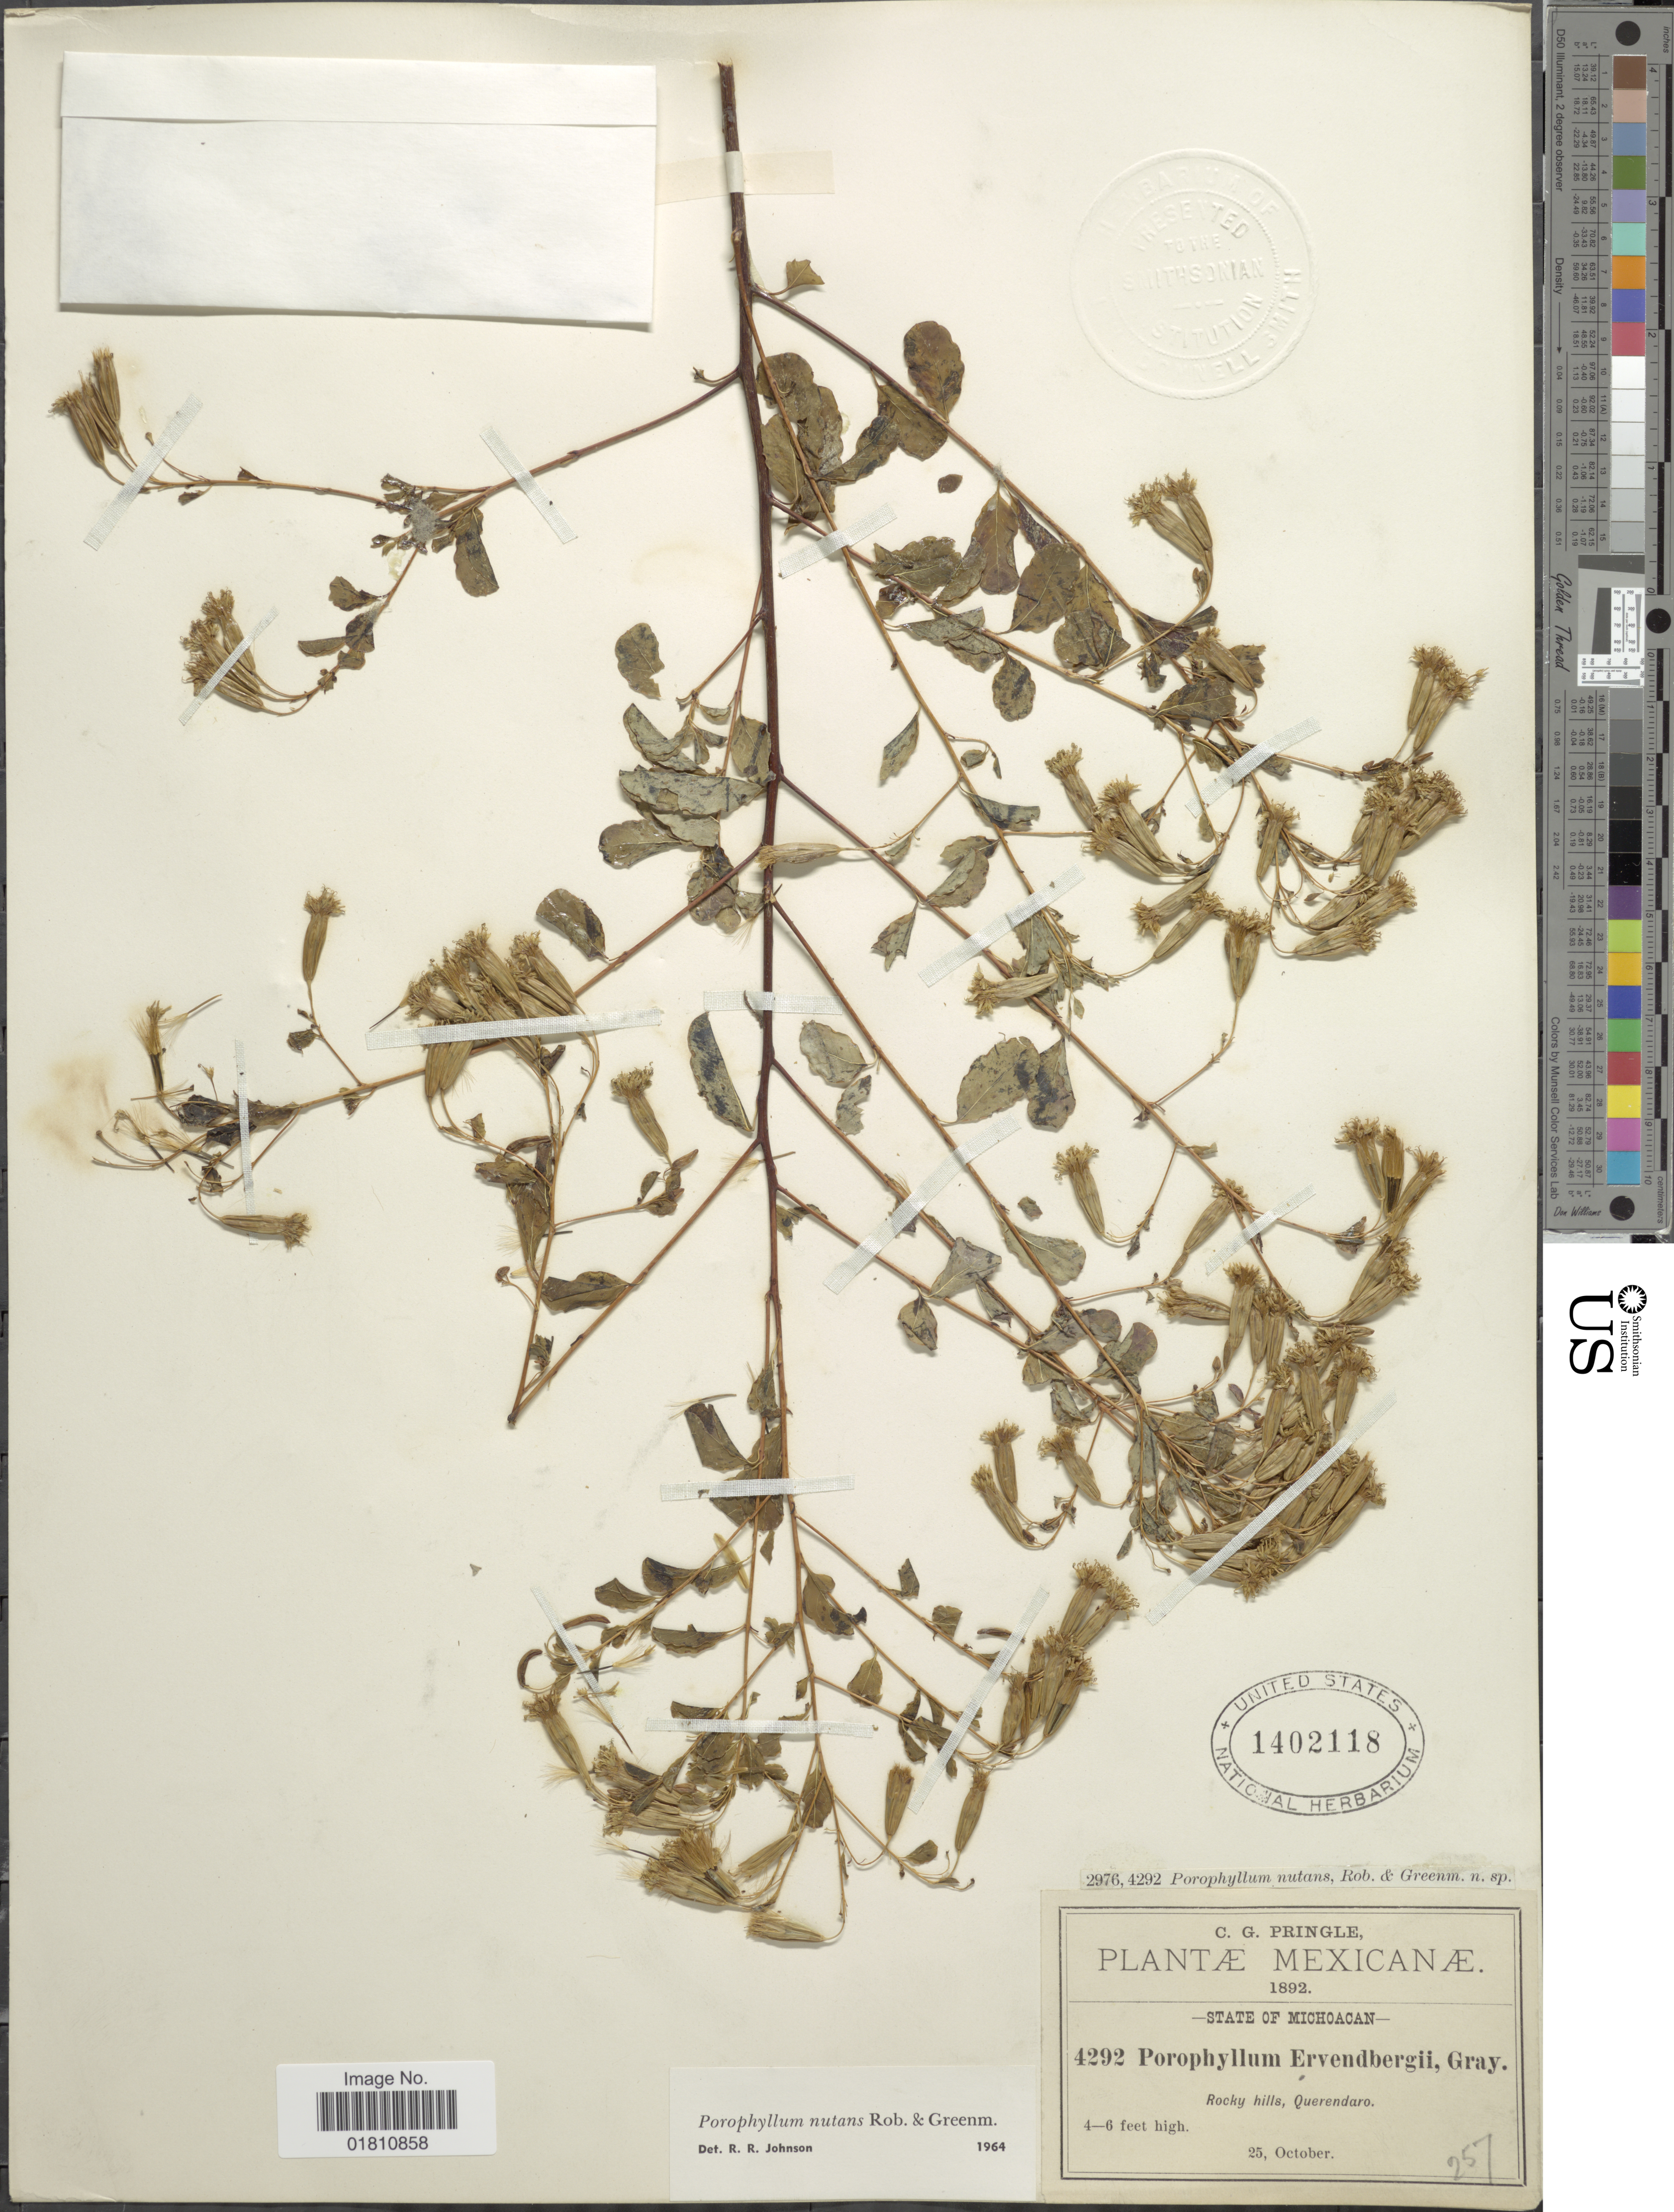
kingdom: Plantae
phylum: Tracheophyta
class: Magnoliopsida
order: Asterales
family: Asteraceae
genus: Porophyllum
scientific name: Porophyllum viridiflorum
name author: (Kunth) DC.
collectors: C. G. Pringle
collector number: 4292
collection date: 1892-10-25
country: Mexico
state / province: Michoacán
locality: Rocky hills, Querendaro.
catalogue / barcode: US 1402118